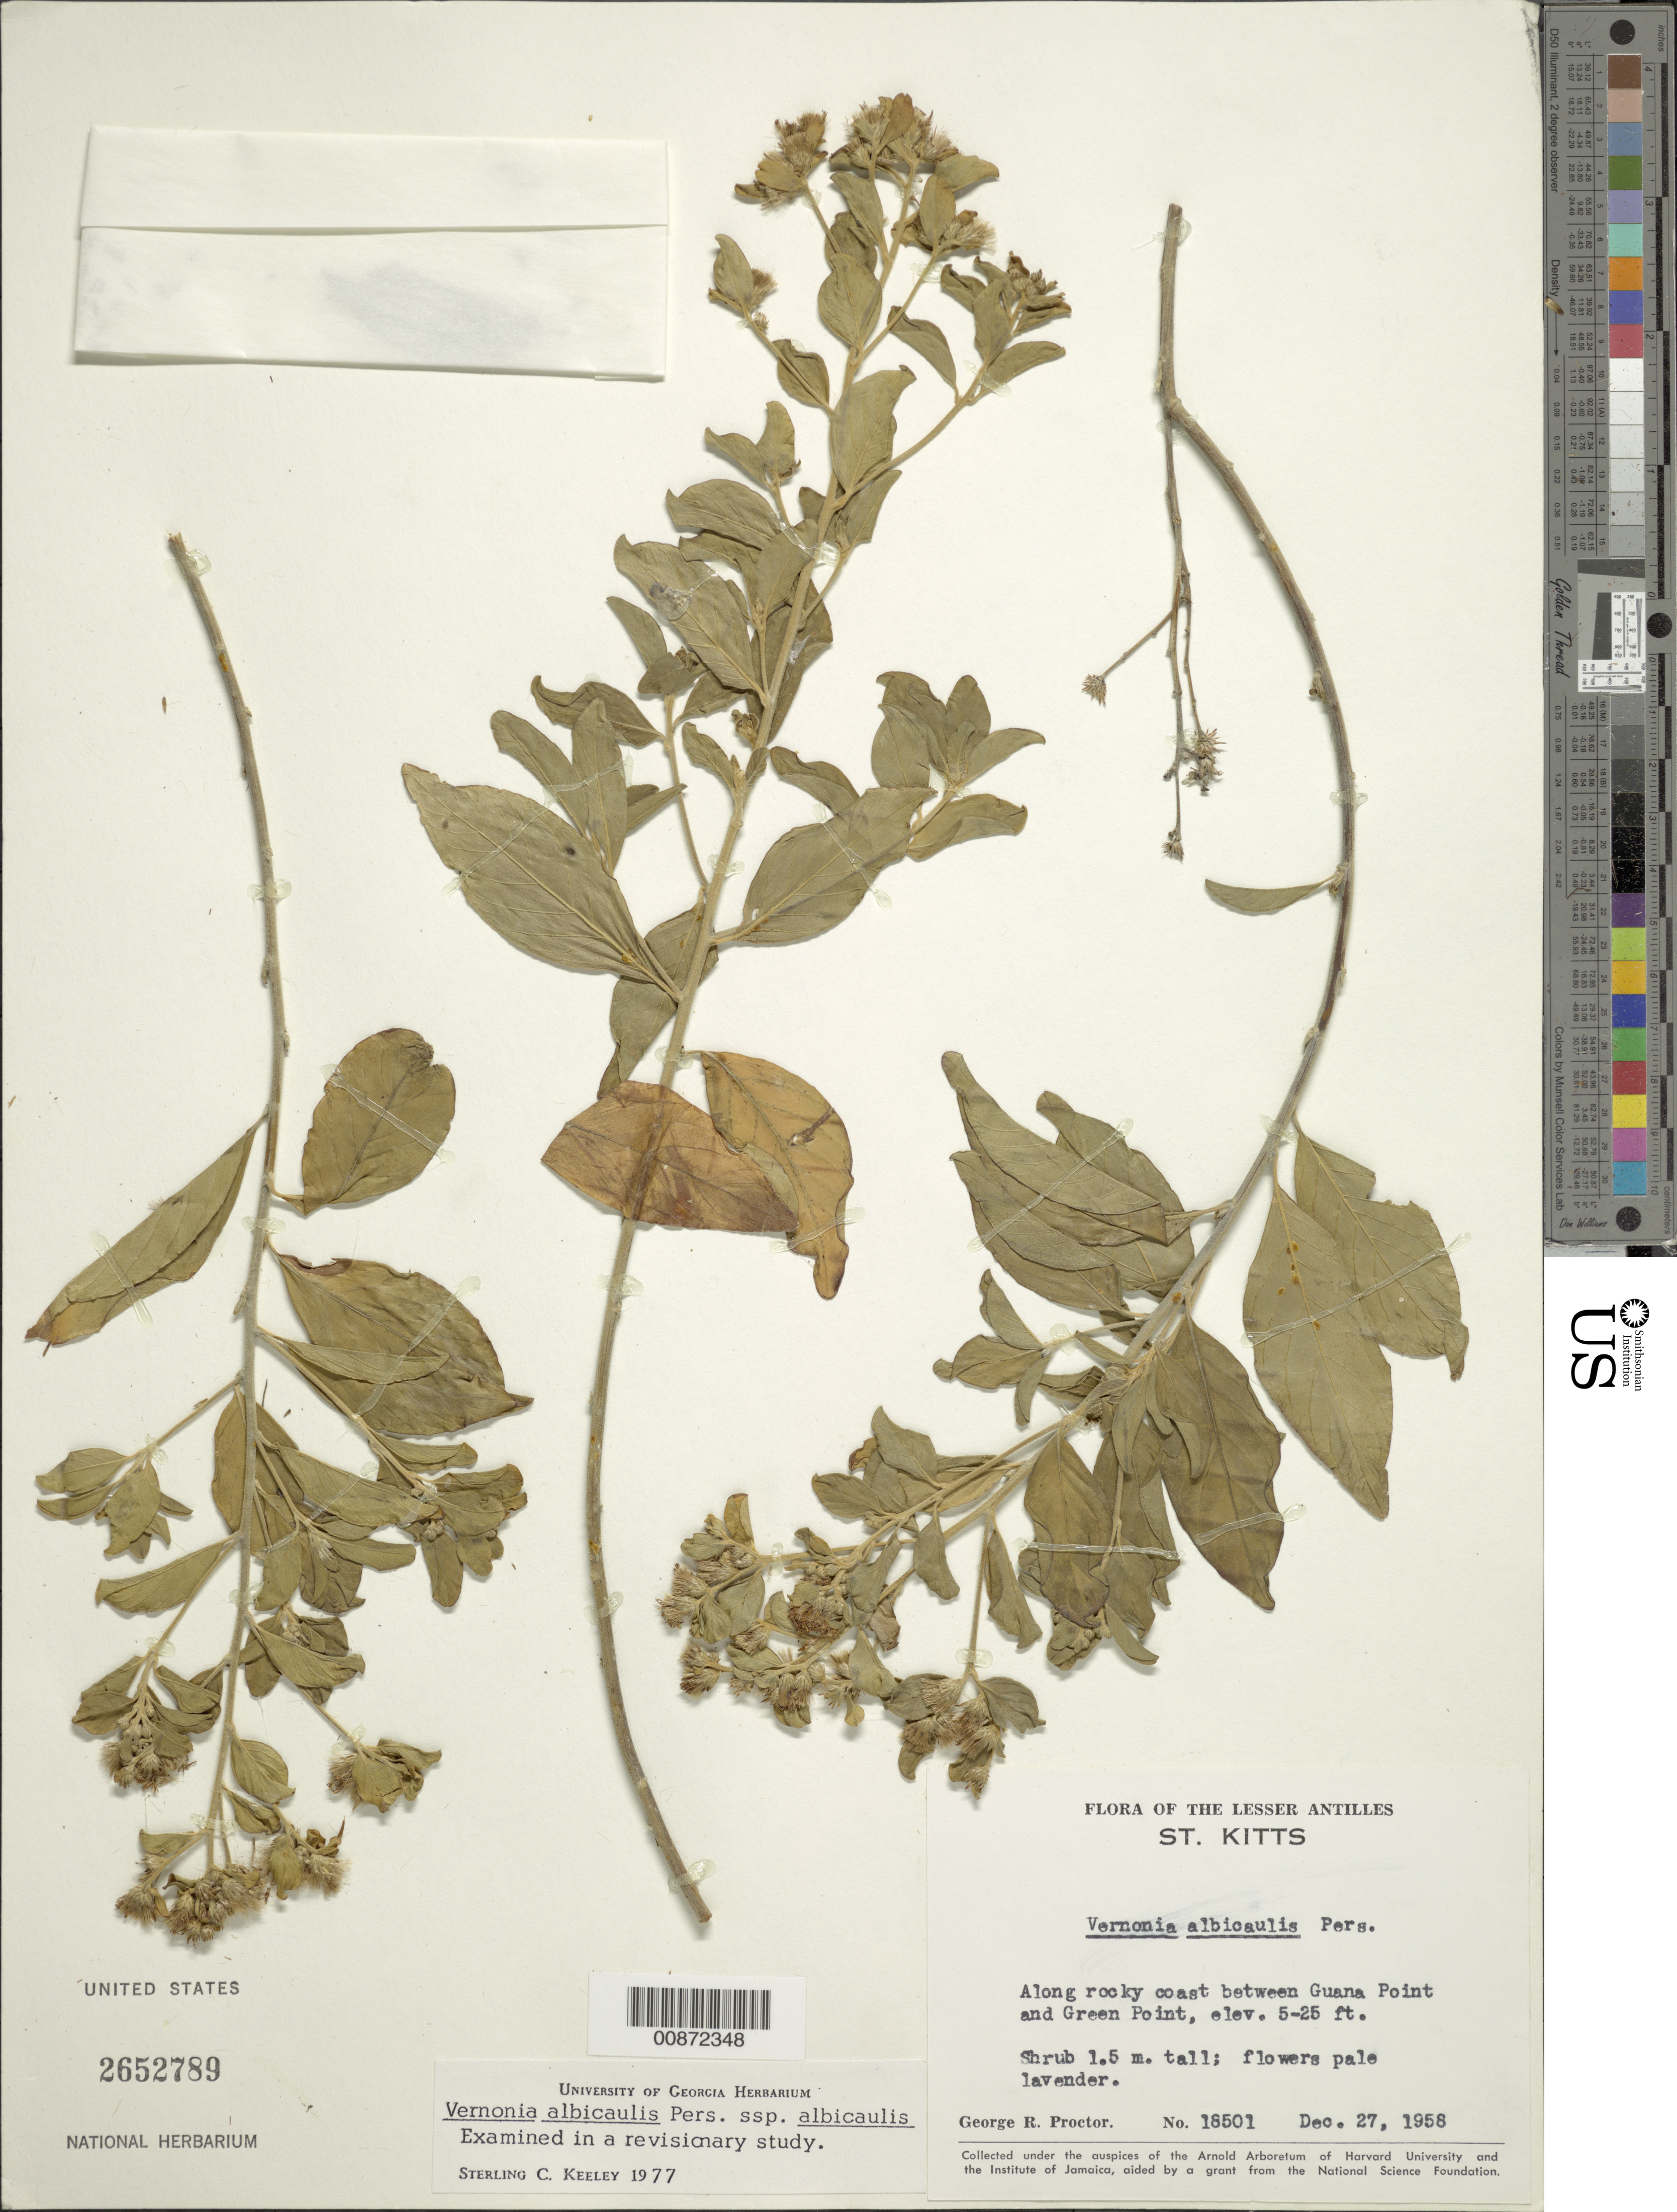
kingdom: Plantae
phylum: Tracheophyta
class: Magnoliopsida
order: Asterales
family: Asteraceae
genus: Lepidaploa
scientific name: Lepidaploa glabra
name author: (Willd.) H. Rob.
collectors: G. R. Proctor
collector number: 18501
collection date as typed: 27 Dec 1958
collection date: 1958-12-27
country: St. Christopher-Nevis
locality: Coast between Guana Point and Green Point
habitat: Along rocky coast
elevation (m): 2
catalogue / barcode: US 2652789